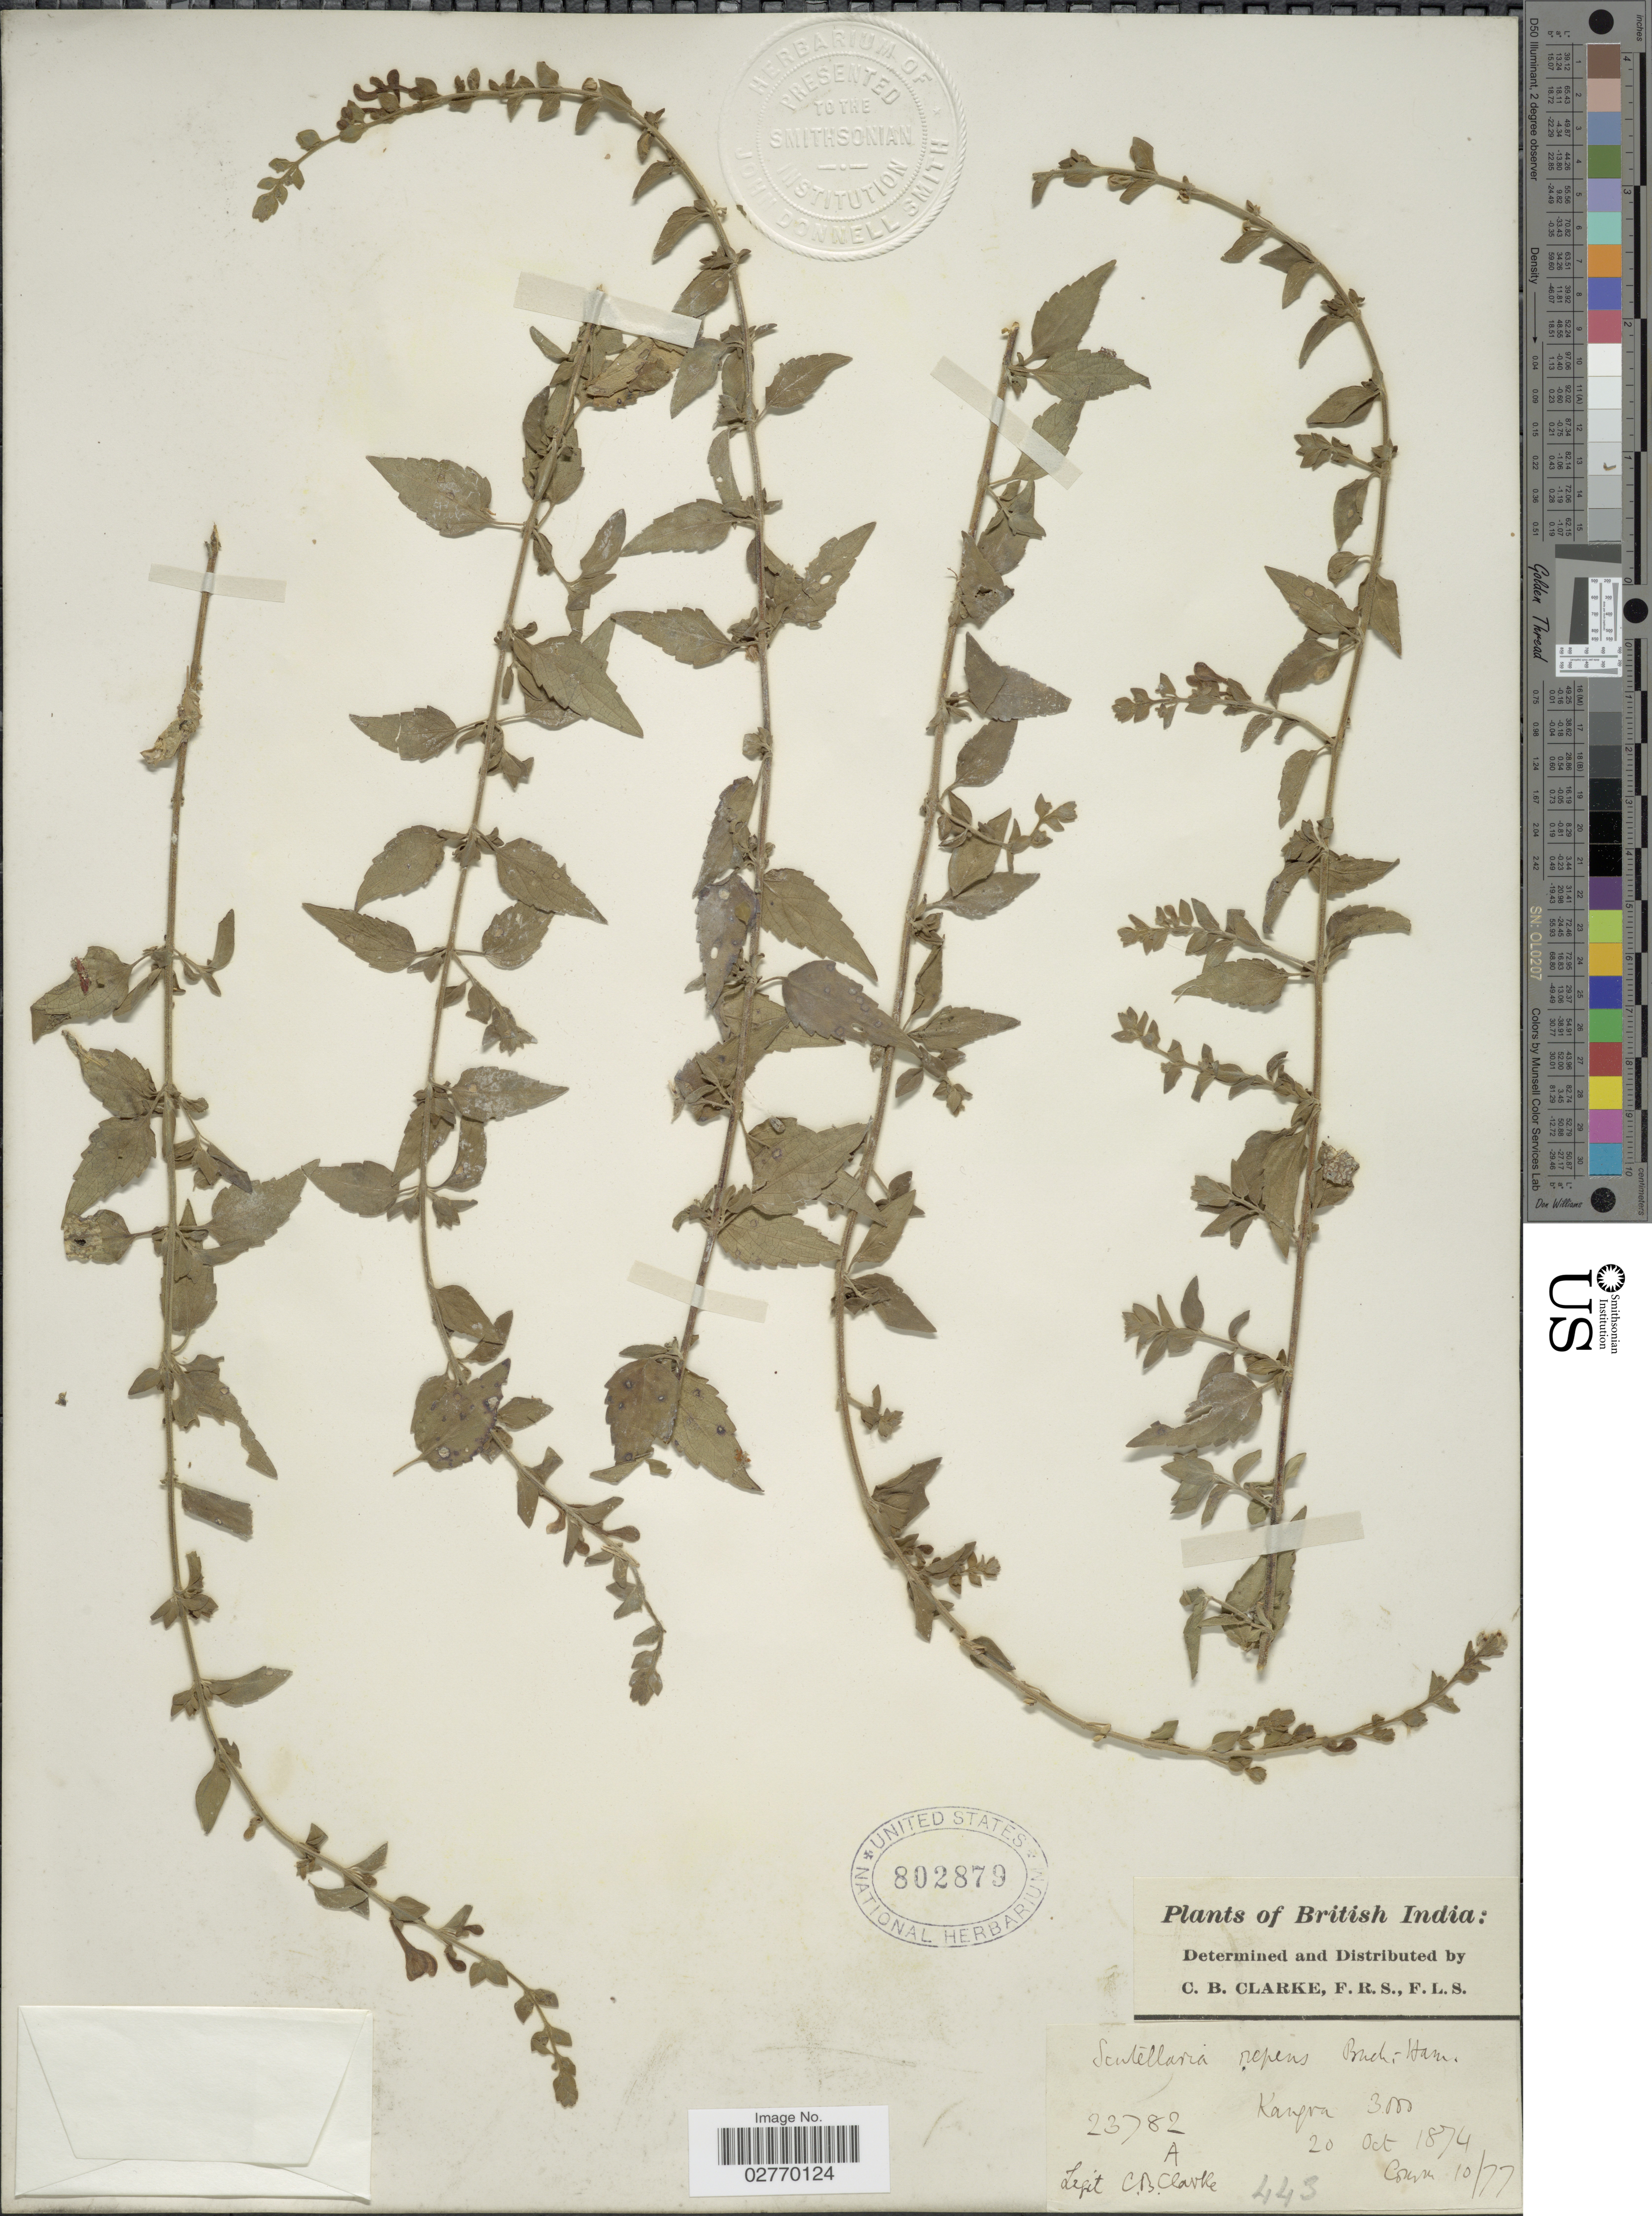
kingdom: Plantae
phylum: Tracheophyta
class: Magnoliopsida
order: Lamiales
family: Lamiaceae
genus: Scutellaria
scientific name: Scutellaria repens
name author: Buch.-Ham. ex D. Don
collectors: C. B. Clarke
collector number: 23782A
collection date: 1874-10-20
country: India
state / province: Himachal Pradesh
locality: British India. Kangra.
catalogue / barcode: US 802879